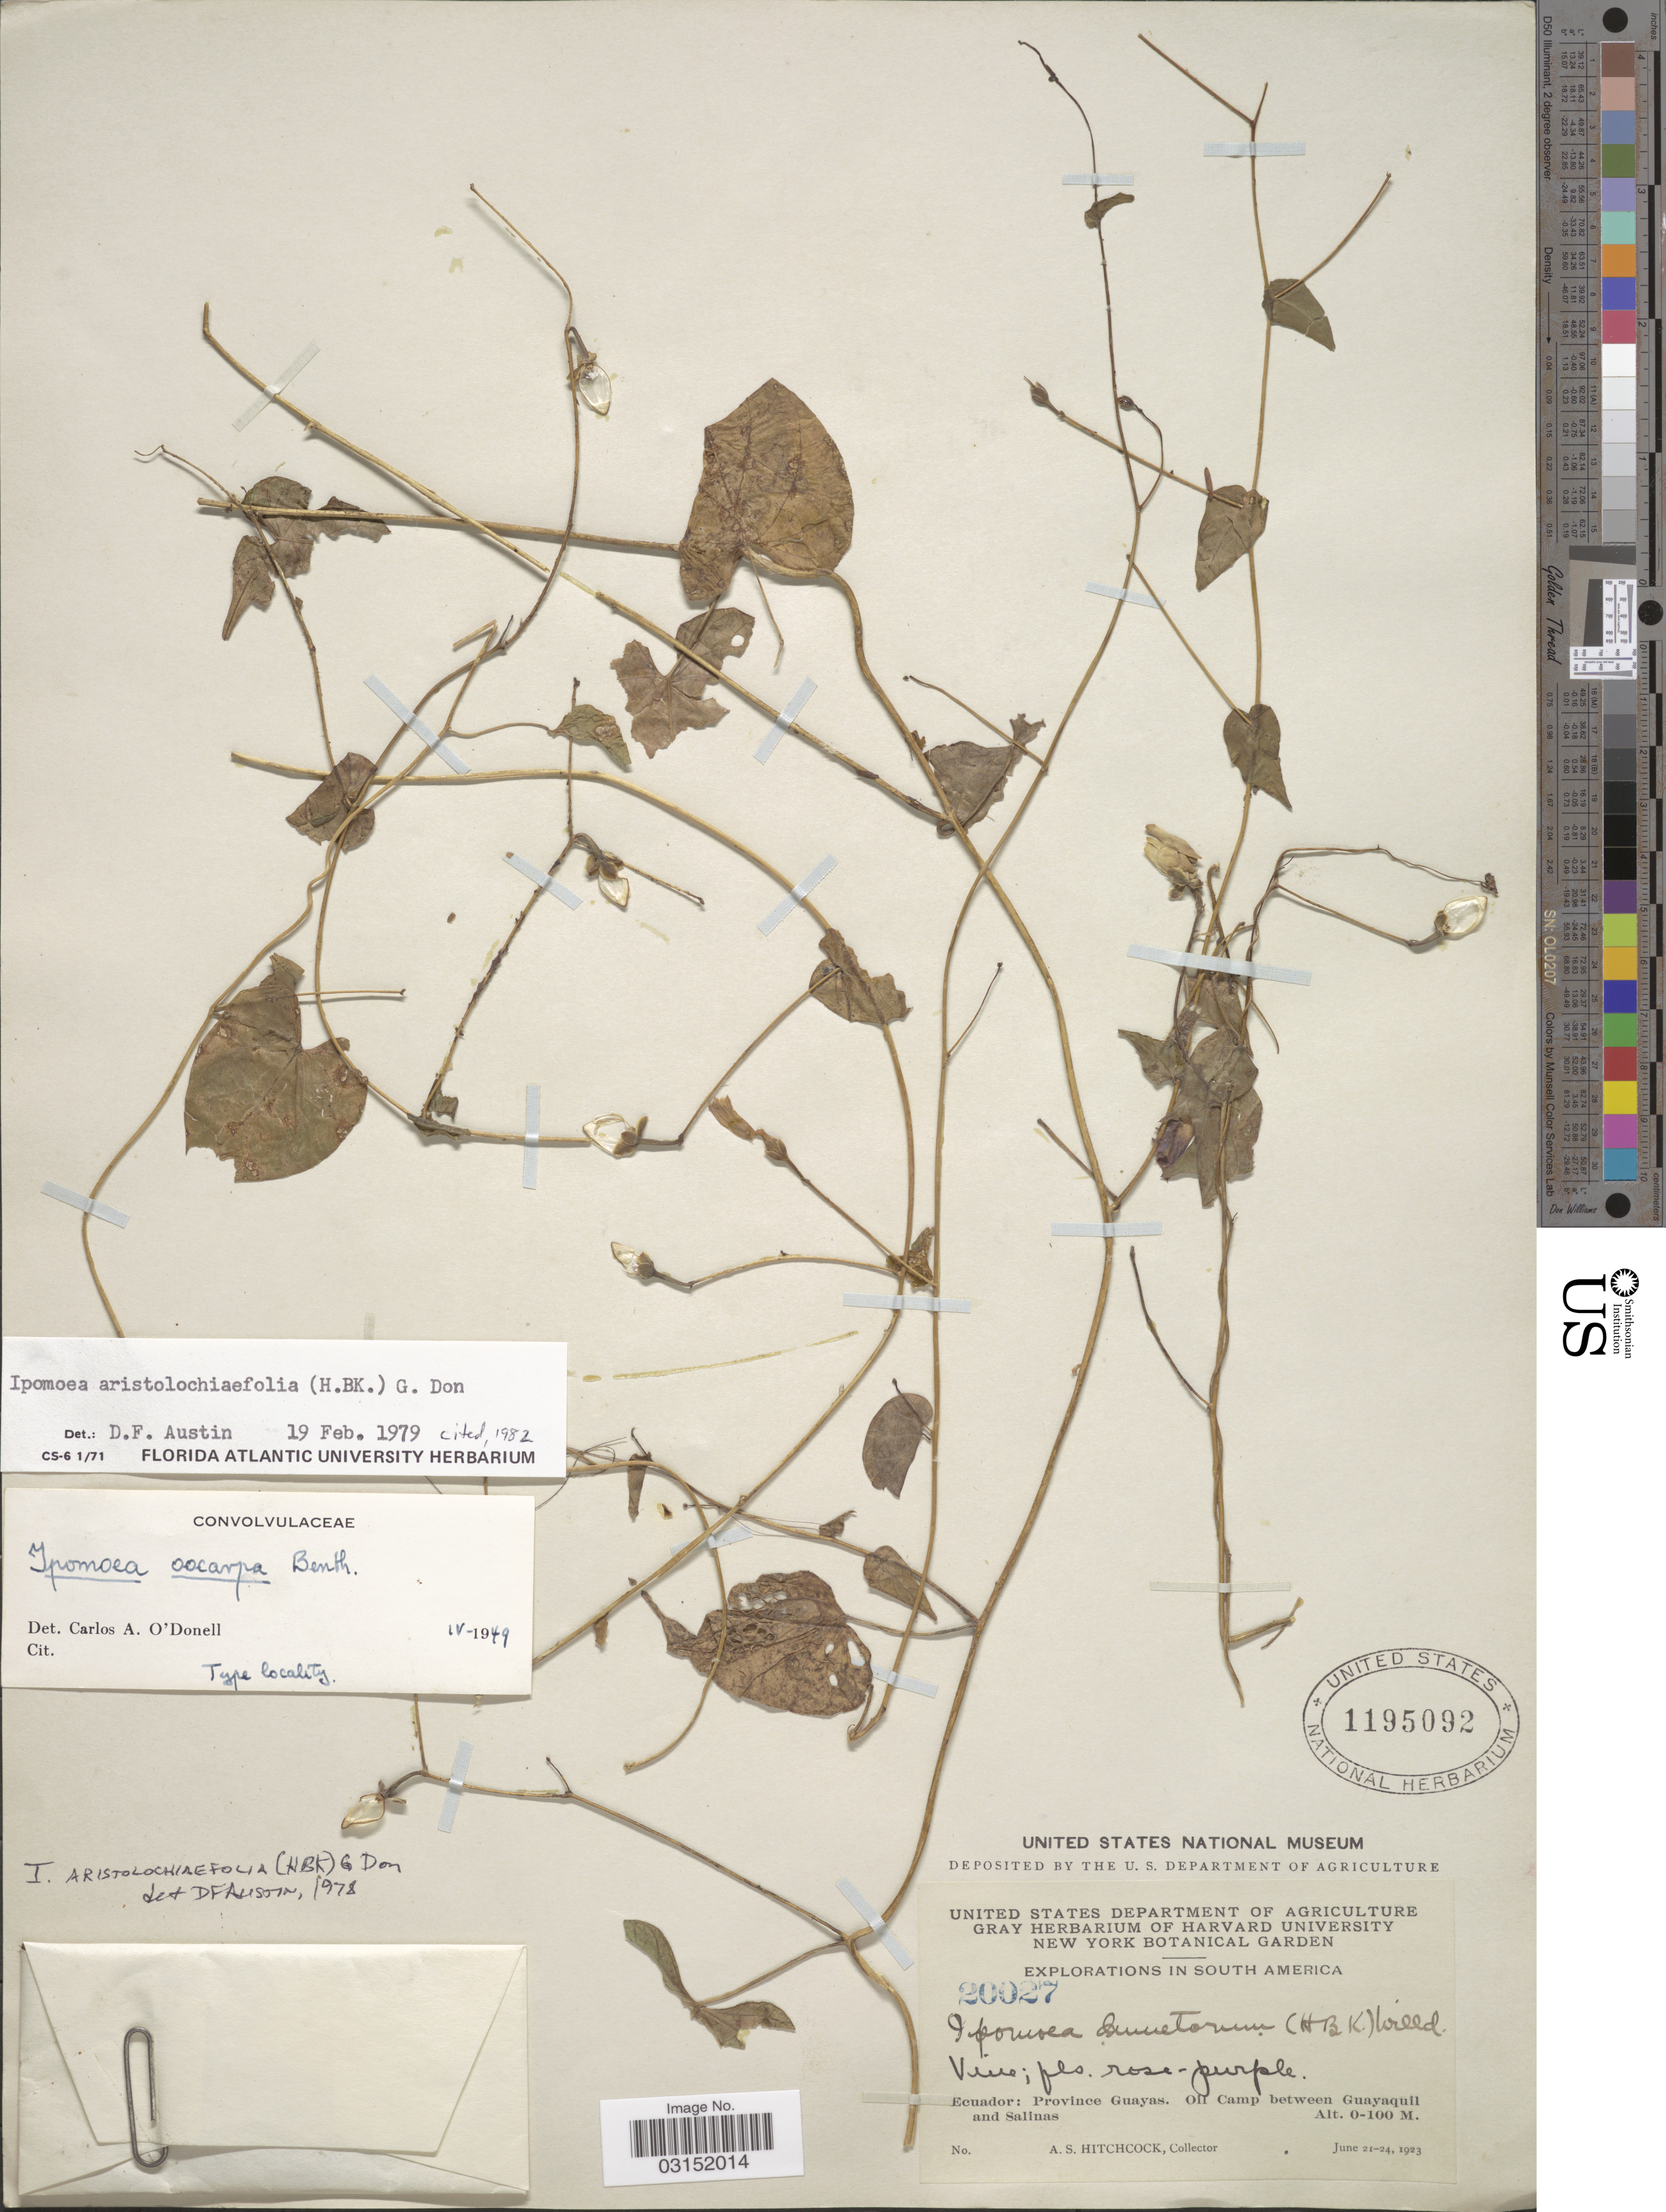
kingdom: Plantae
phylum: Tracheophyta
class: Magnoliopsida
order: Solanales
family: Convolvulaceae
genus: Ipomoea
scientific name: Ipomoea aristolochiifolia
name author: G. Don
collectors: A. S. Hitchcock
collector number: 20027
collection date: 1923-06-21/1923-06-24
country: Ecuador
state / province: Guayas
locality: Province Guayas, Off Camp between Guayaquil and Salinas.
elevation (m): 0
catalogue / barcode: US 1195092